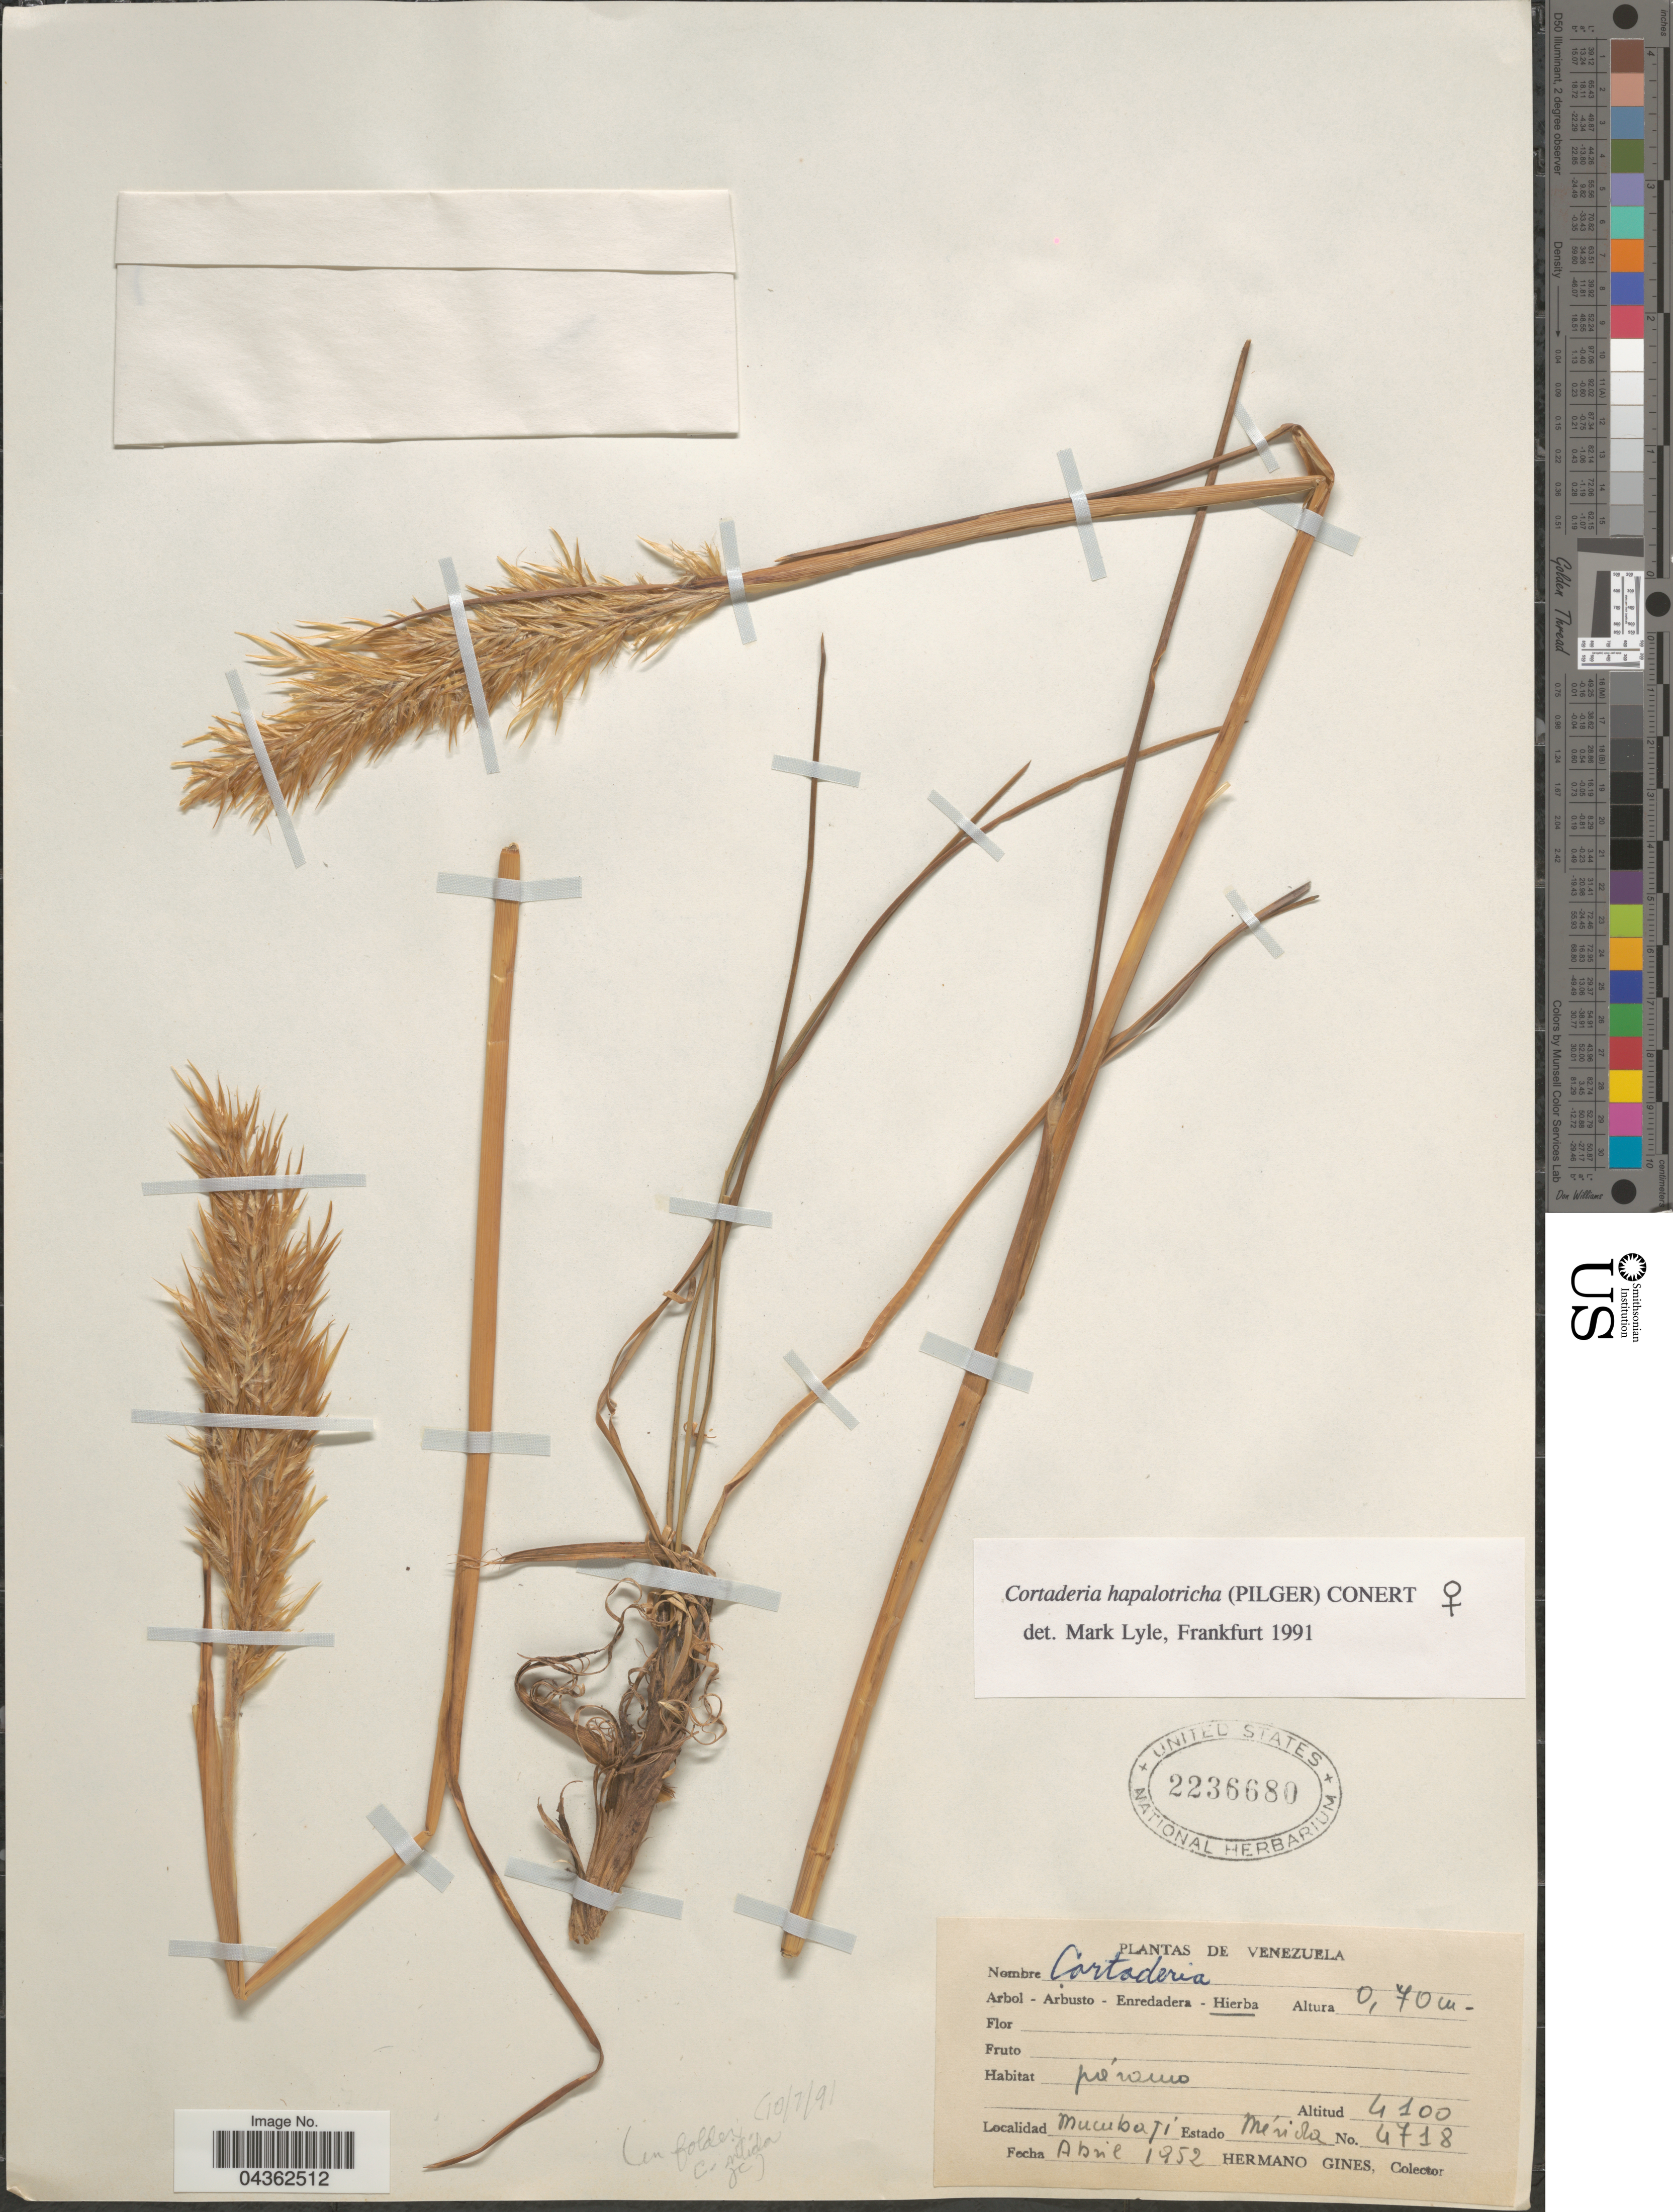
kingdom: Plantae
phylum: Tracheophyta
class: Liliopsida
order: Poales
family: Poaceae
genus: Cortaderia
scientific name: Cortaderia hapalotricha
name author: (Pilg.) Conert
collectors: Bro. Gines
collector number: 4718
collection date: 1952-04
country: Venezuela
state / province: Merida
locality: Mucubají.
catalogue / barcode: US 2236680